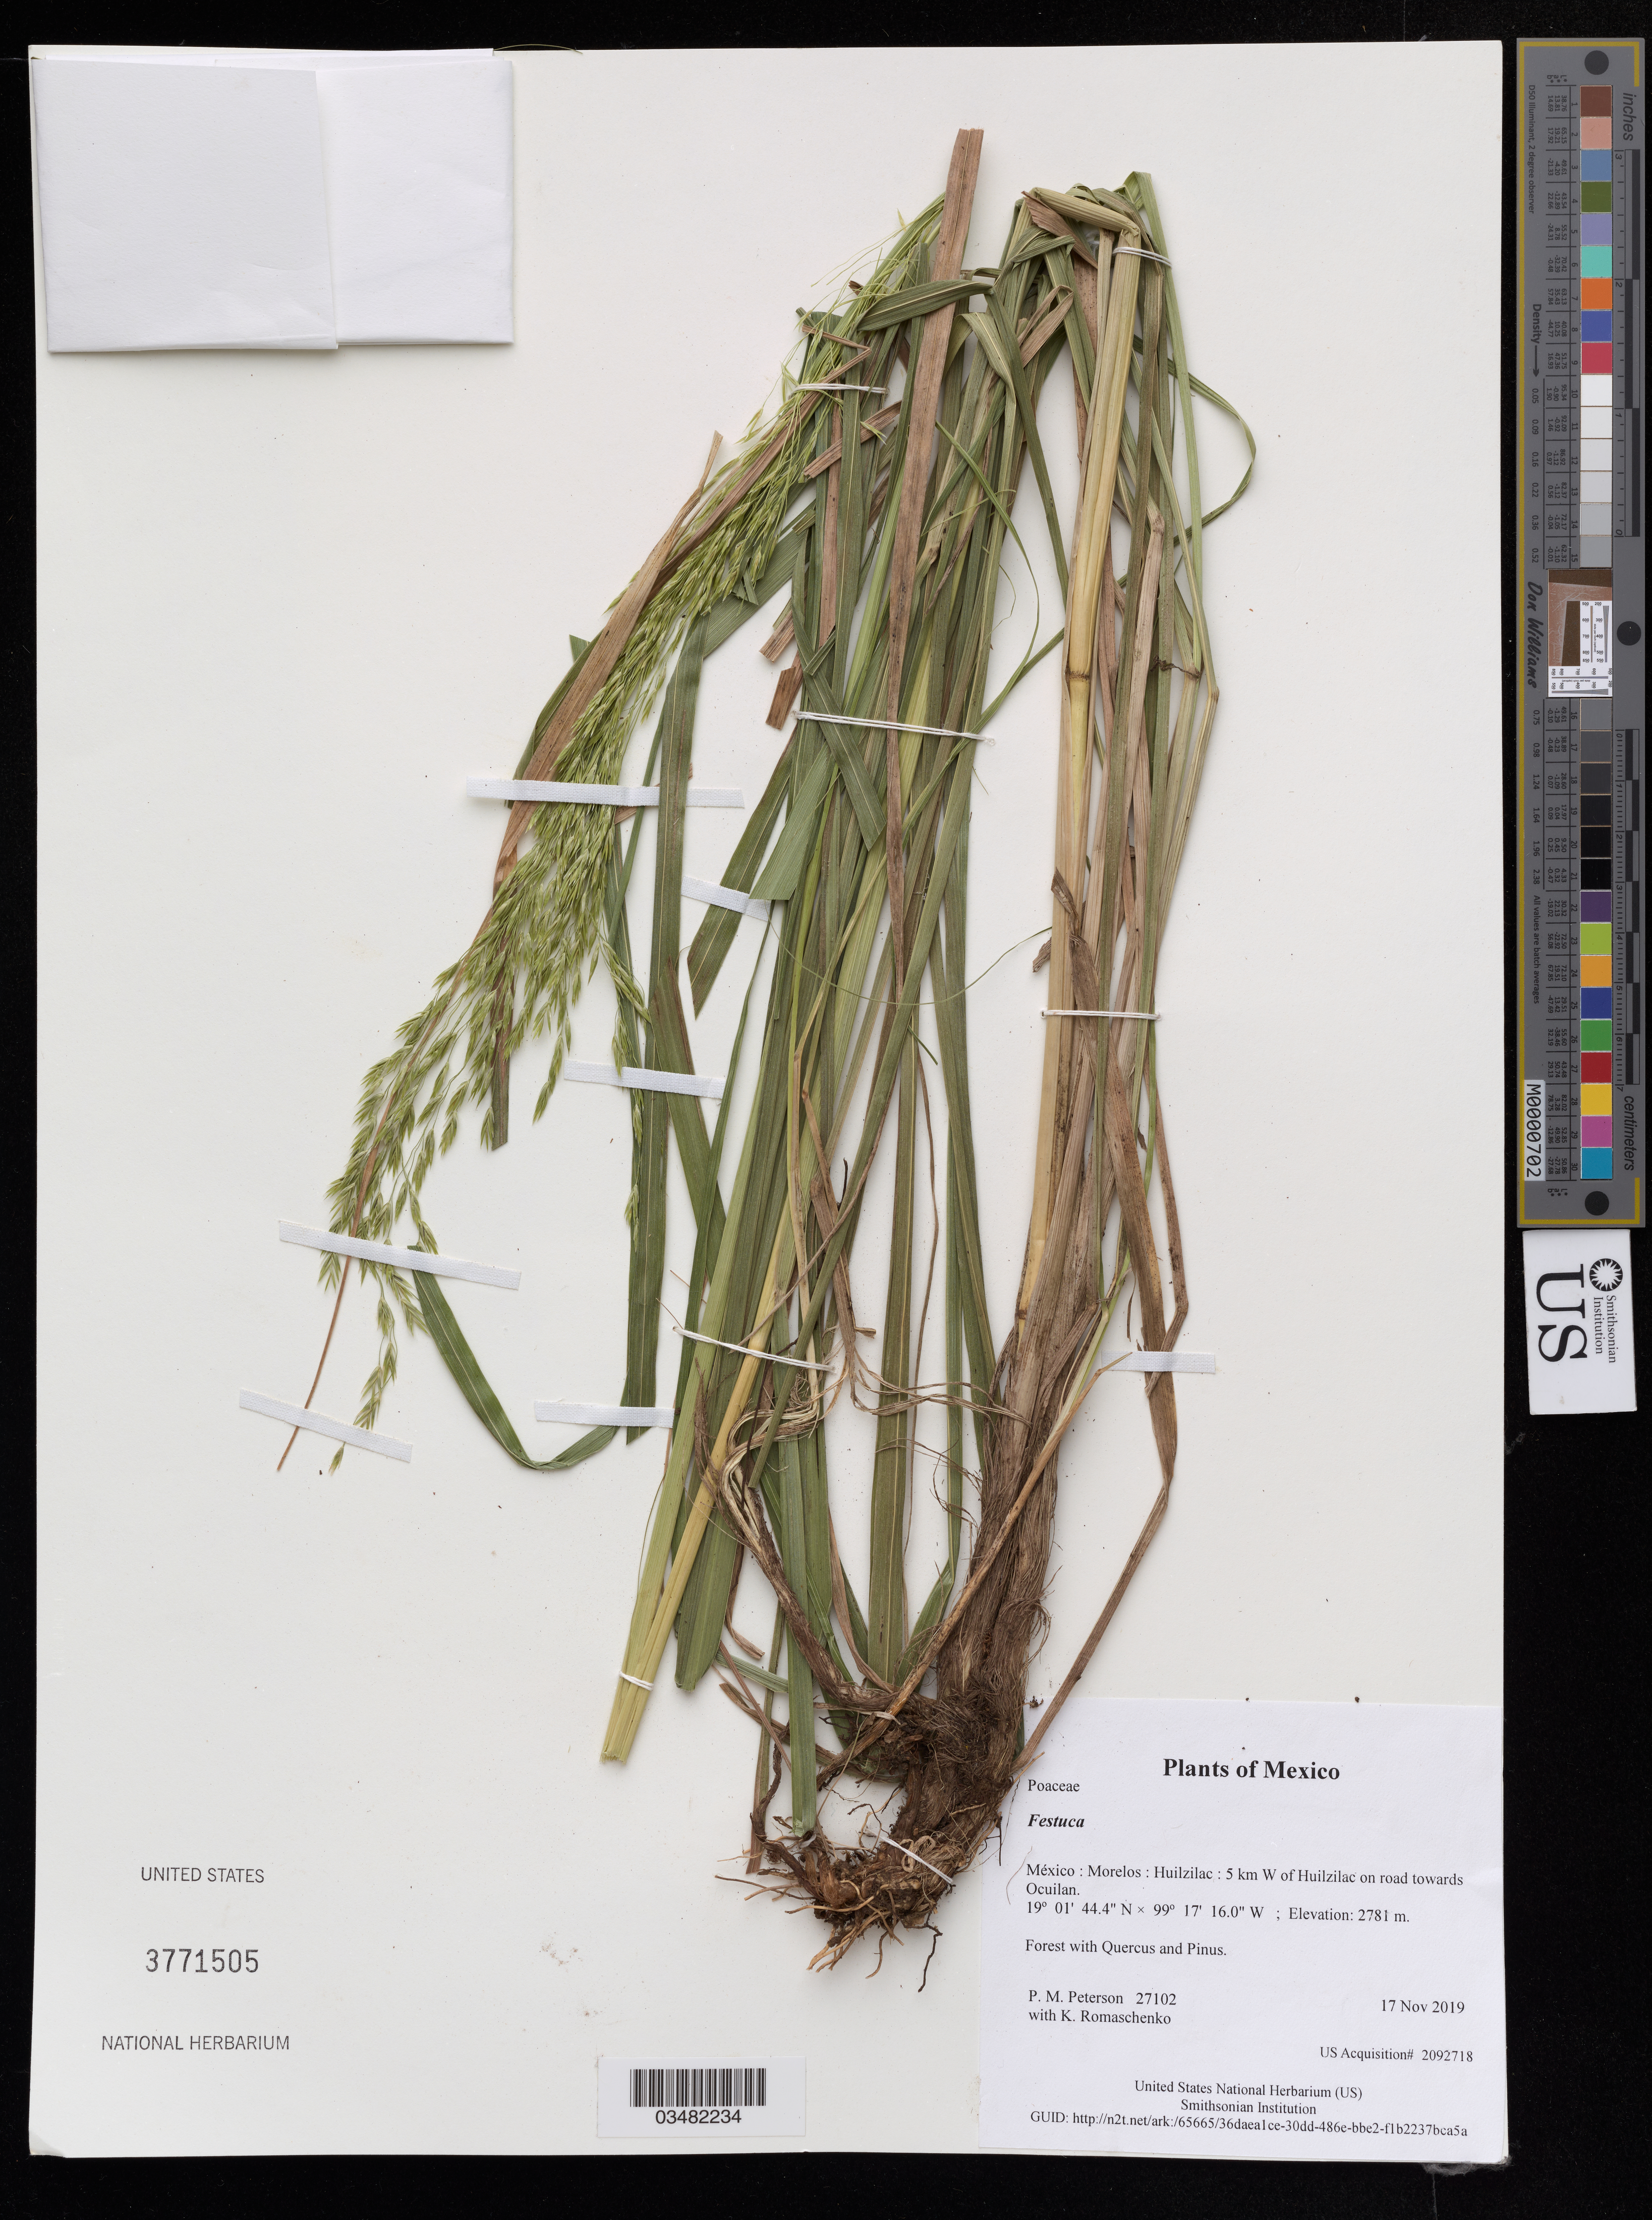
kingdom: Plantae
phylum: Tracheophyta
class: Liliopsida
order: Poales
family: Poaceae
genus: Festuca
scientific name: Festuca sp.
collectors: P. M. Peterson & K. Romaschenko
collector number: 27102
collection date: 2019-11-17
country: México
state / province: Morelos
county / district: Huilzilac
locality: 5 km W of Huilzilac on road towards Ocuilan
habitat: Forest with Quercus and Pinus.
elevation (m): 2781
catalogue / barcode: US 3771505